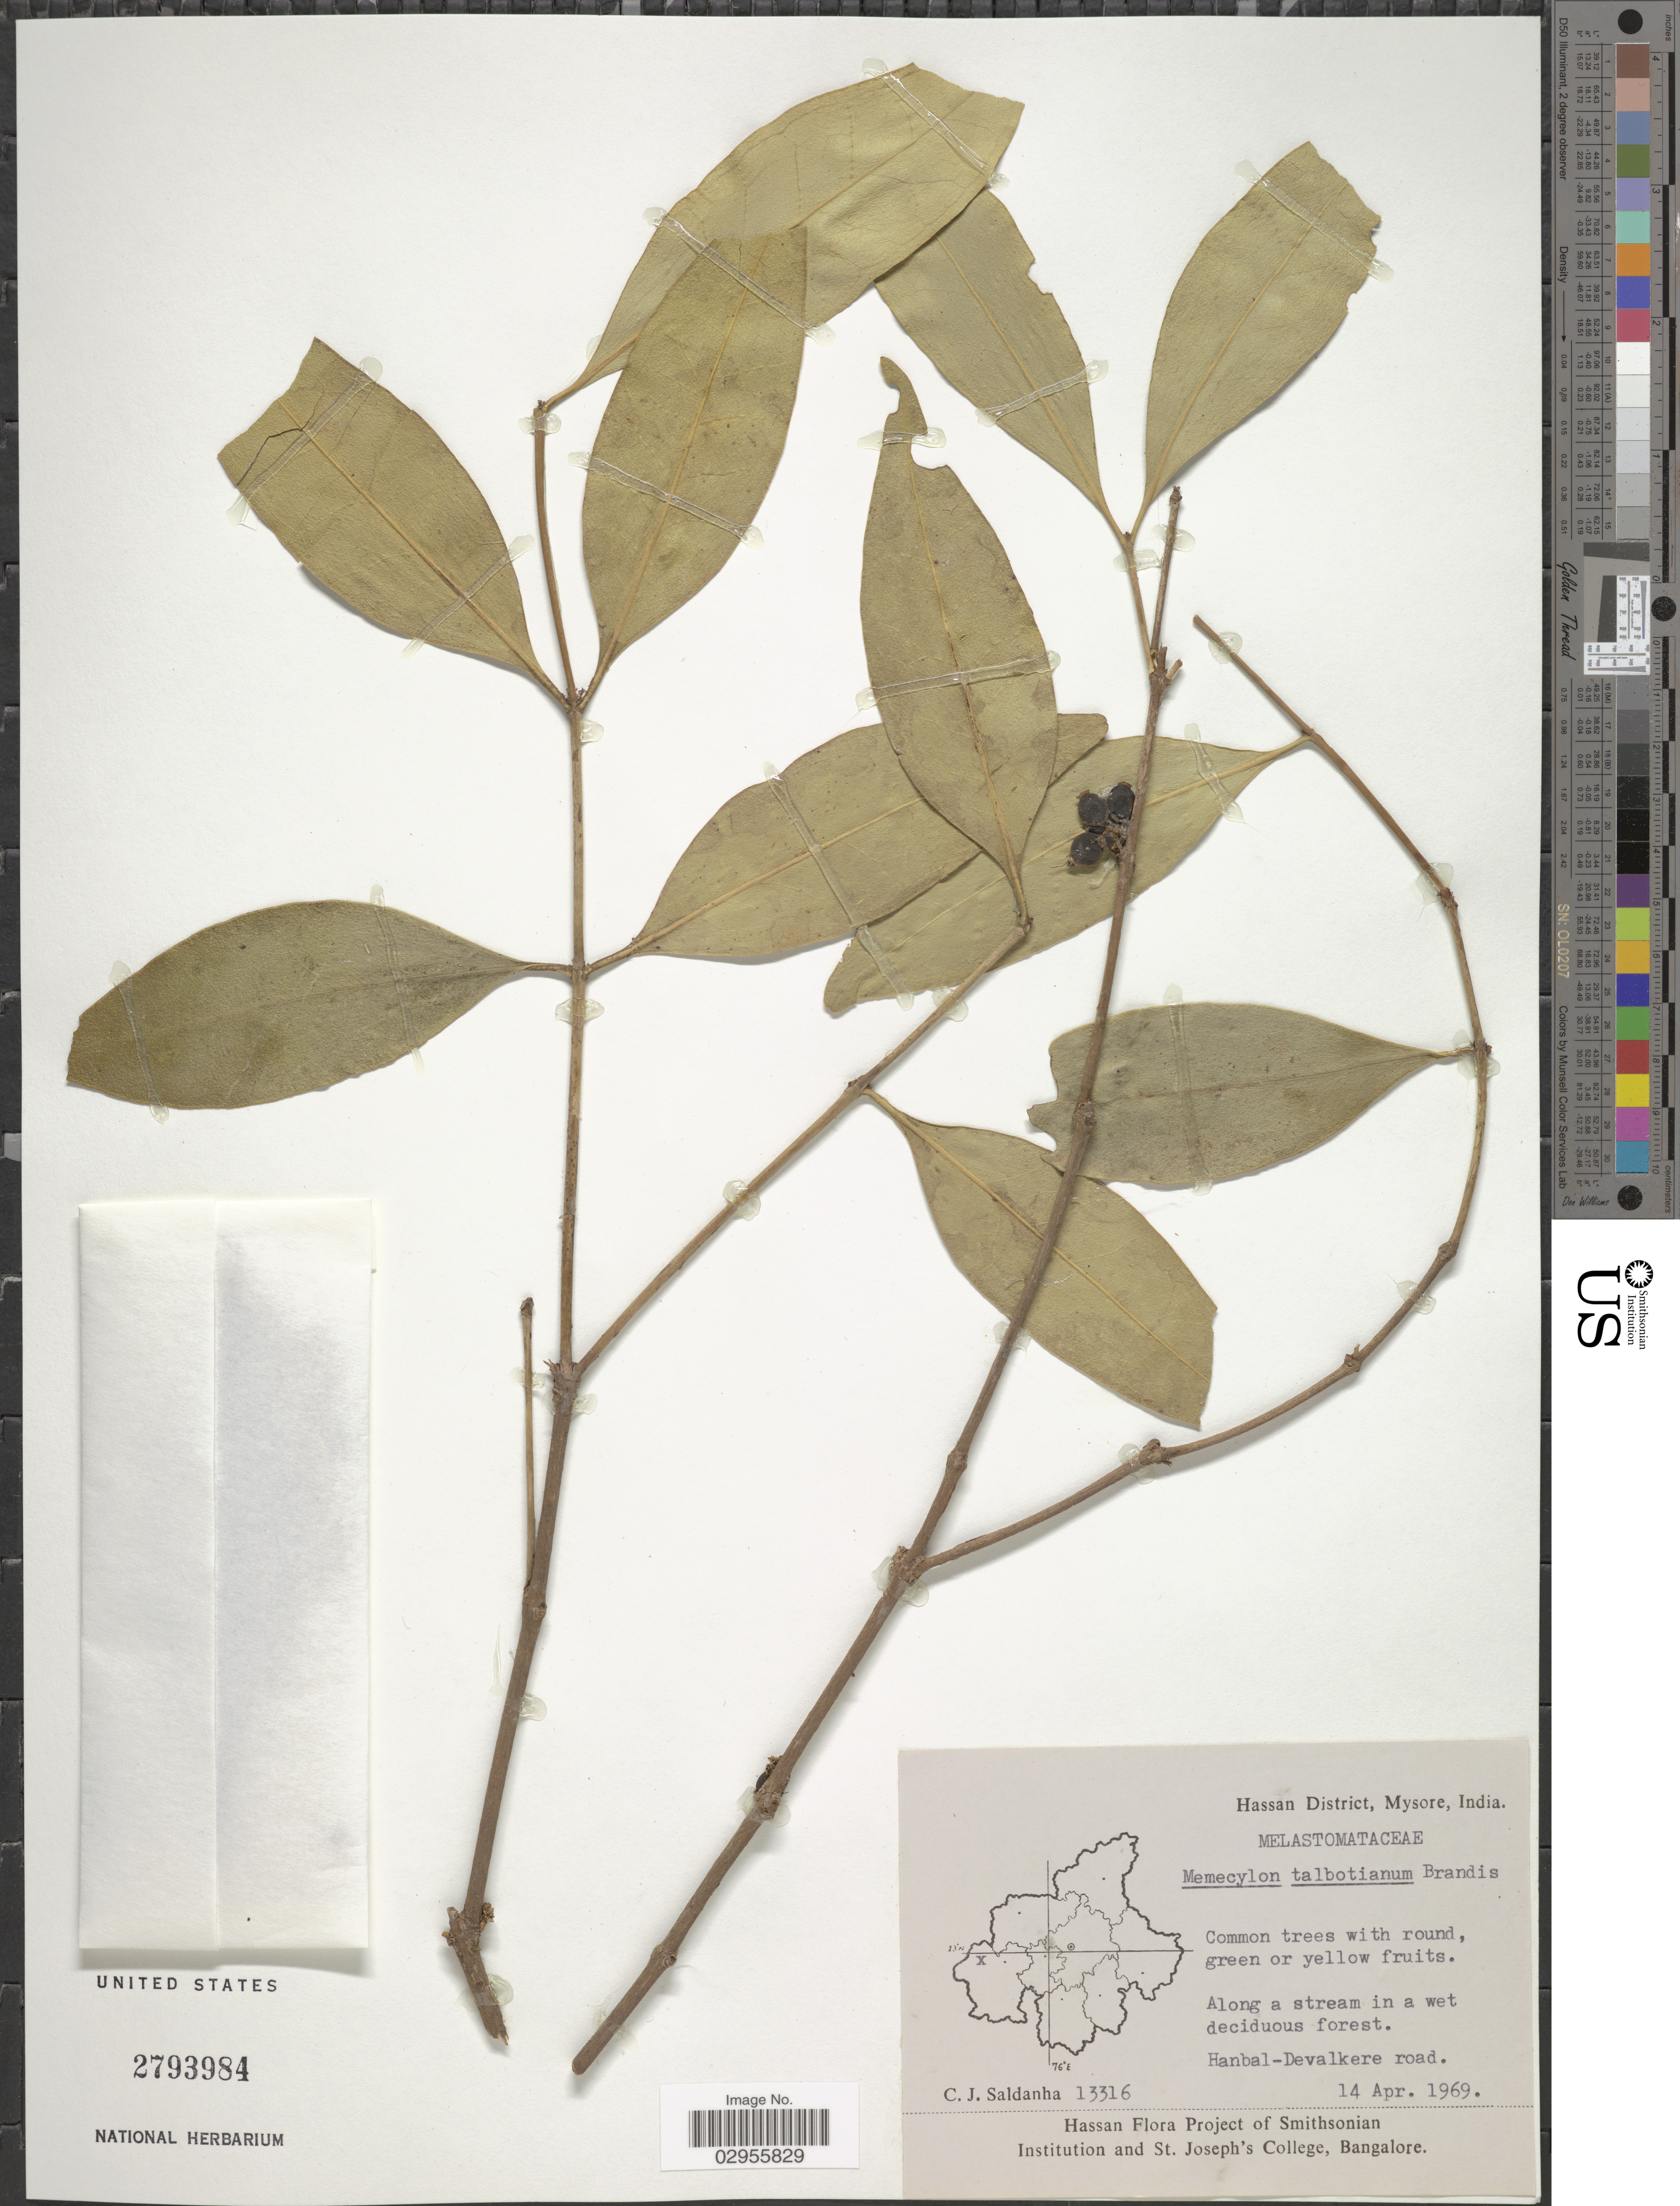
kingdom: Plantae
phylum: Tracheophyta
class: Magnoliopsida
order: Myrtales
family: Melastomataceae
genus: Memecylon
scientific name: Memecylon talbotianum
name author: Brandis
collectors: C. J. Saldanha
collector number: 13316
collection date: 1969-04-14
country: India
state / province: Karnataka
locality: Hassan District, Mysore. Hanbal-Devalkere road.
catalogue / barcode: US 2793984